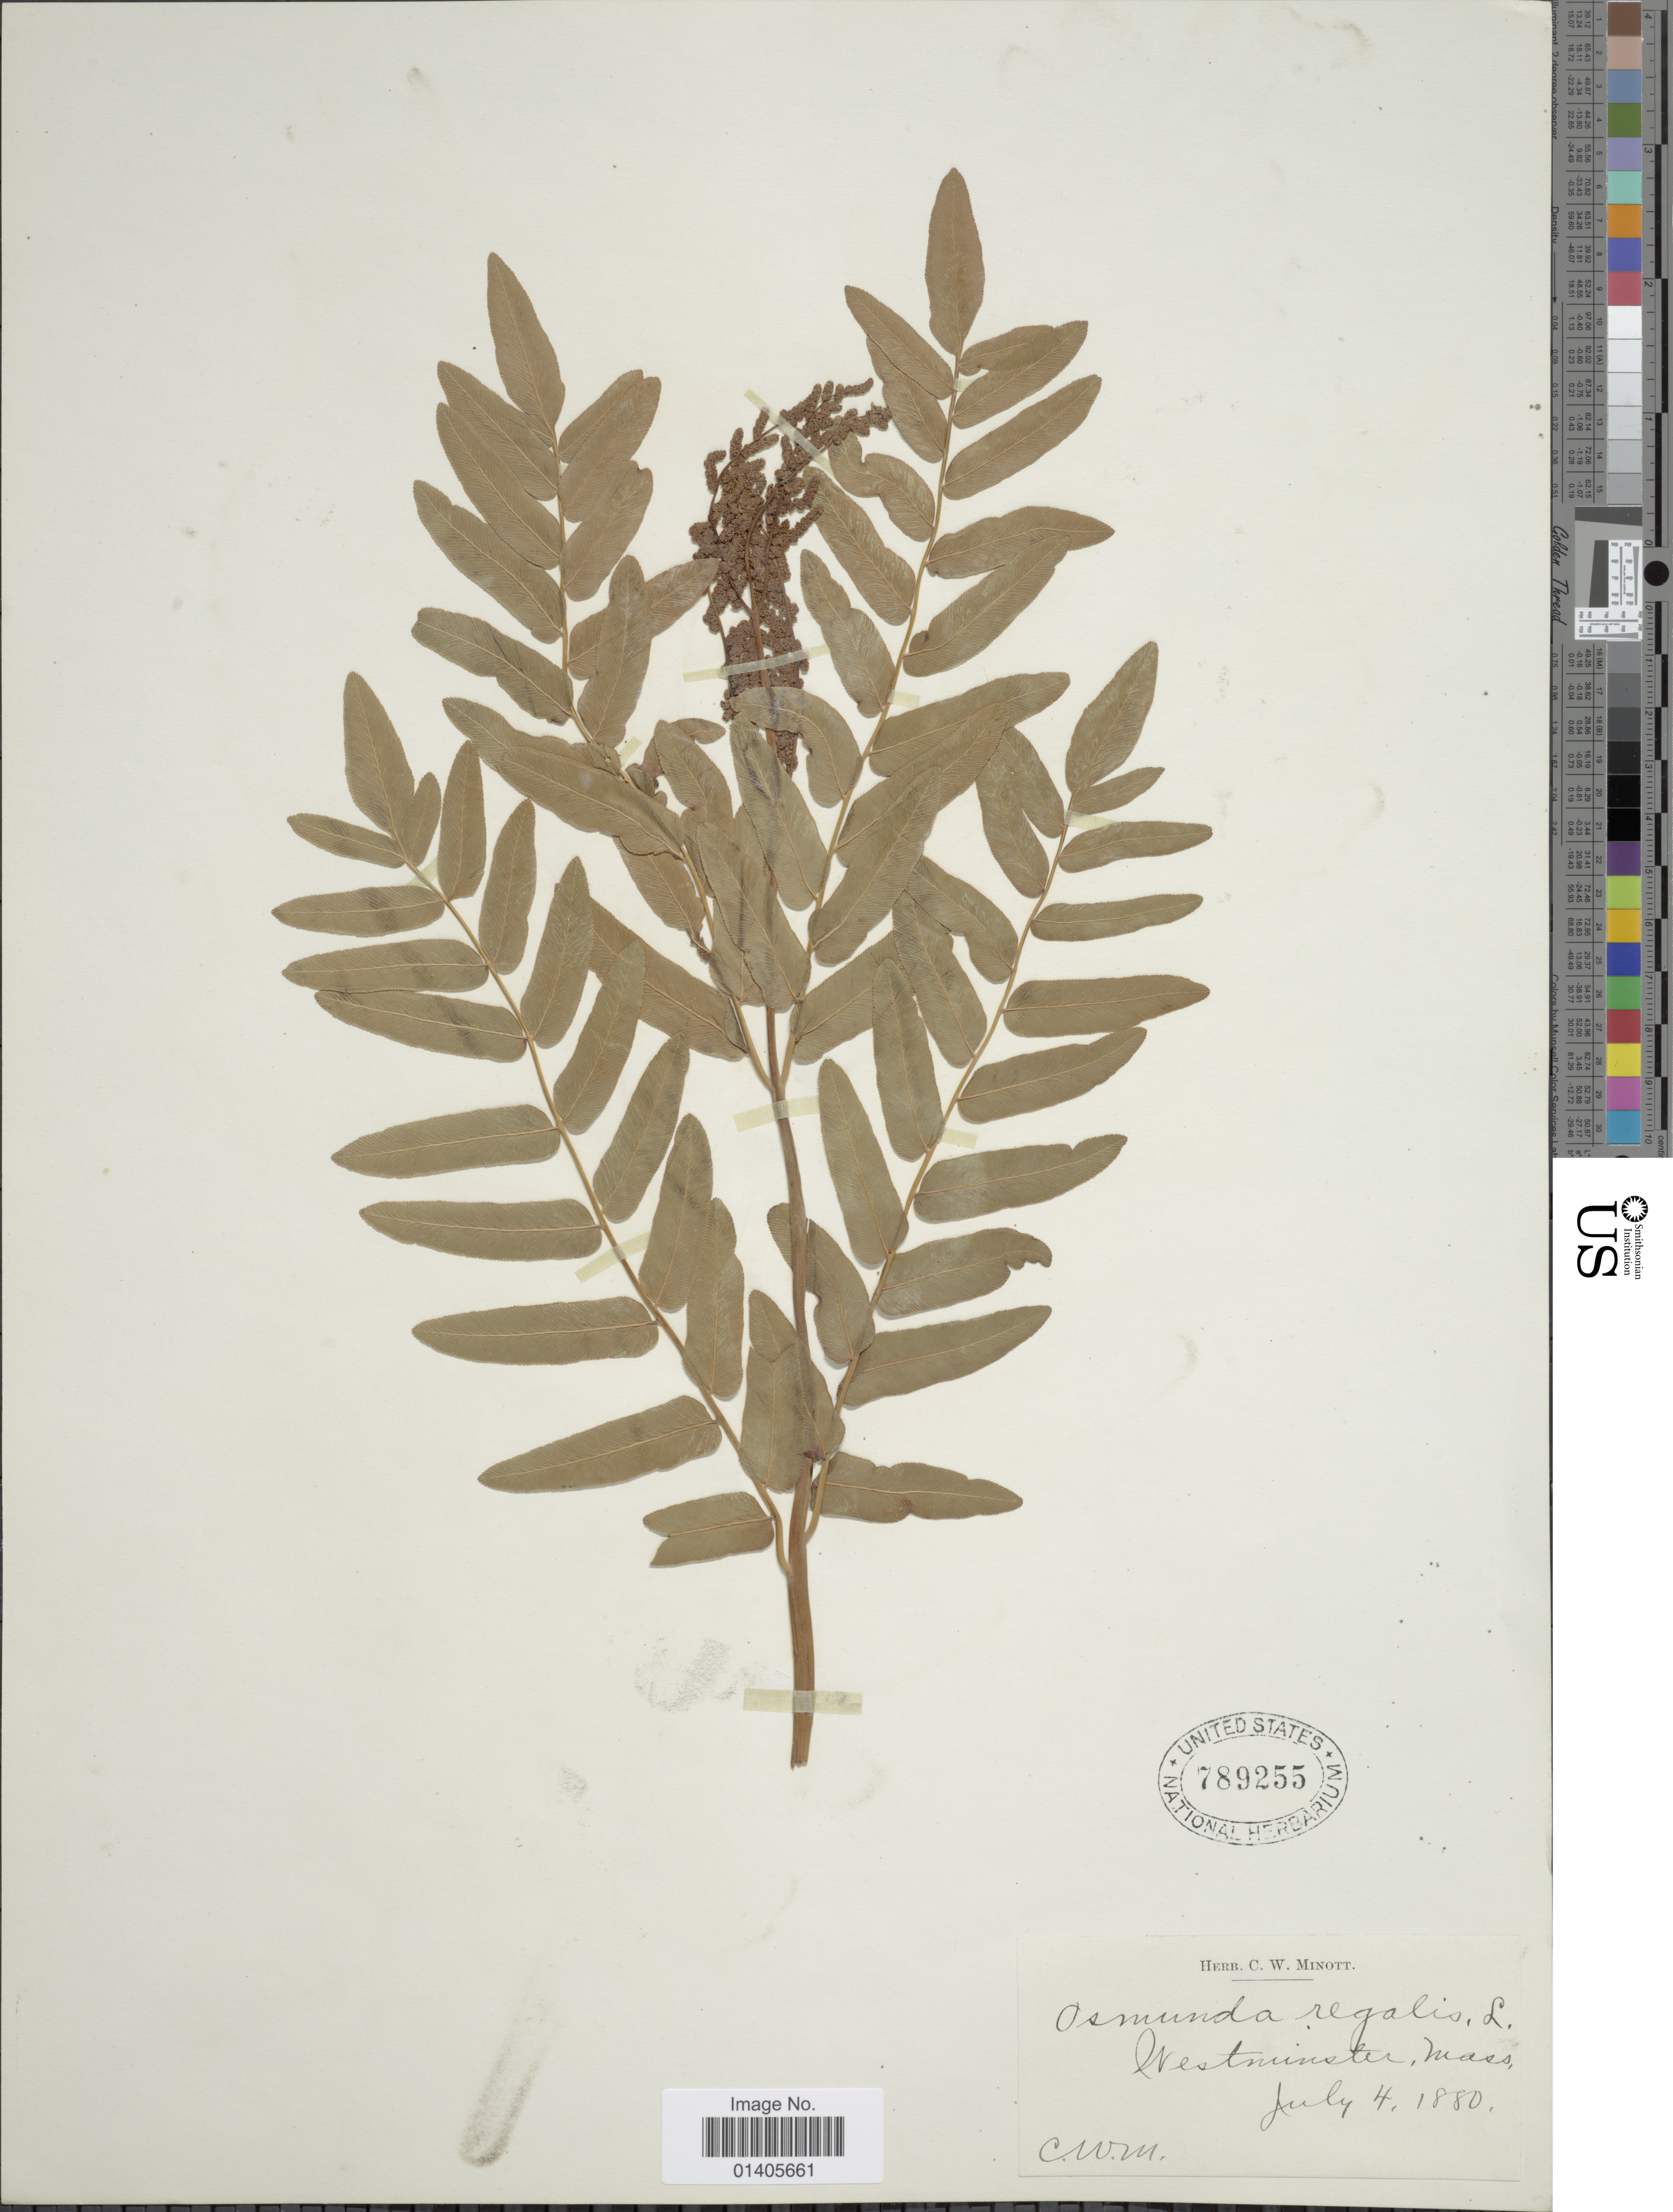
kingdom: Plantae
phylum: Tracheophyta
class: Polypodiopsida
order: Osmundales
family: Osmundaceae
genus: Osmunda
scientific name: Osmunda regalis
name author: L.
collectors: C. Minott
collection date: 1880-07-04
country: United States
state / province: Massachusetts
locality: Westminster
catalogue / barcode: US 789255